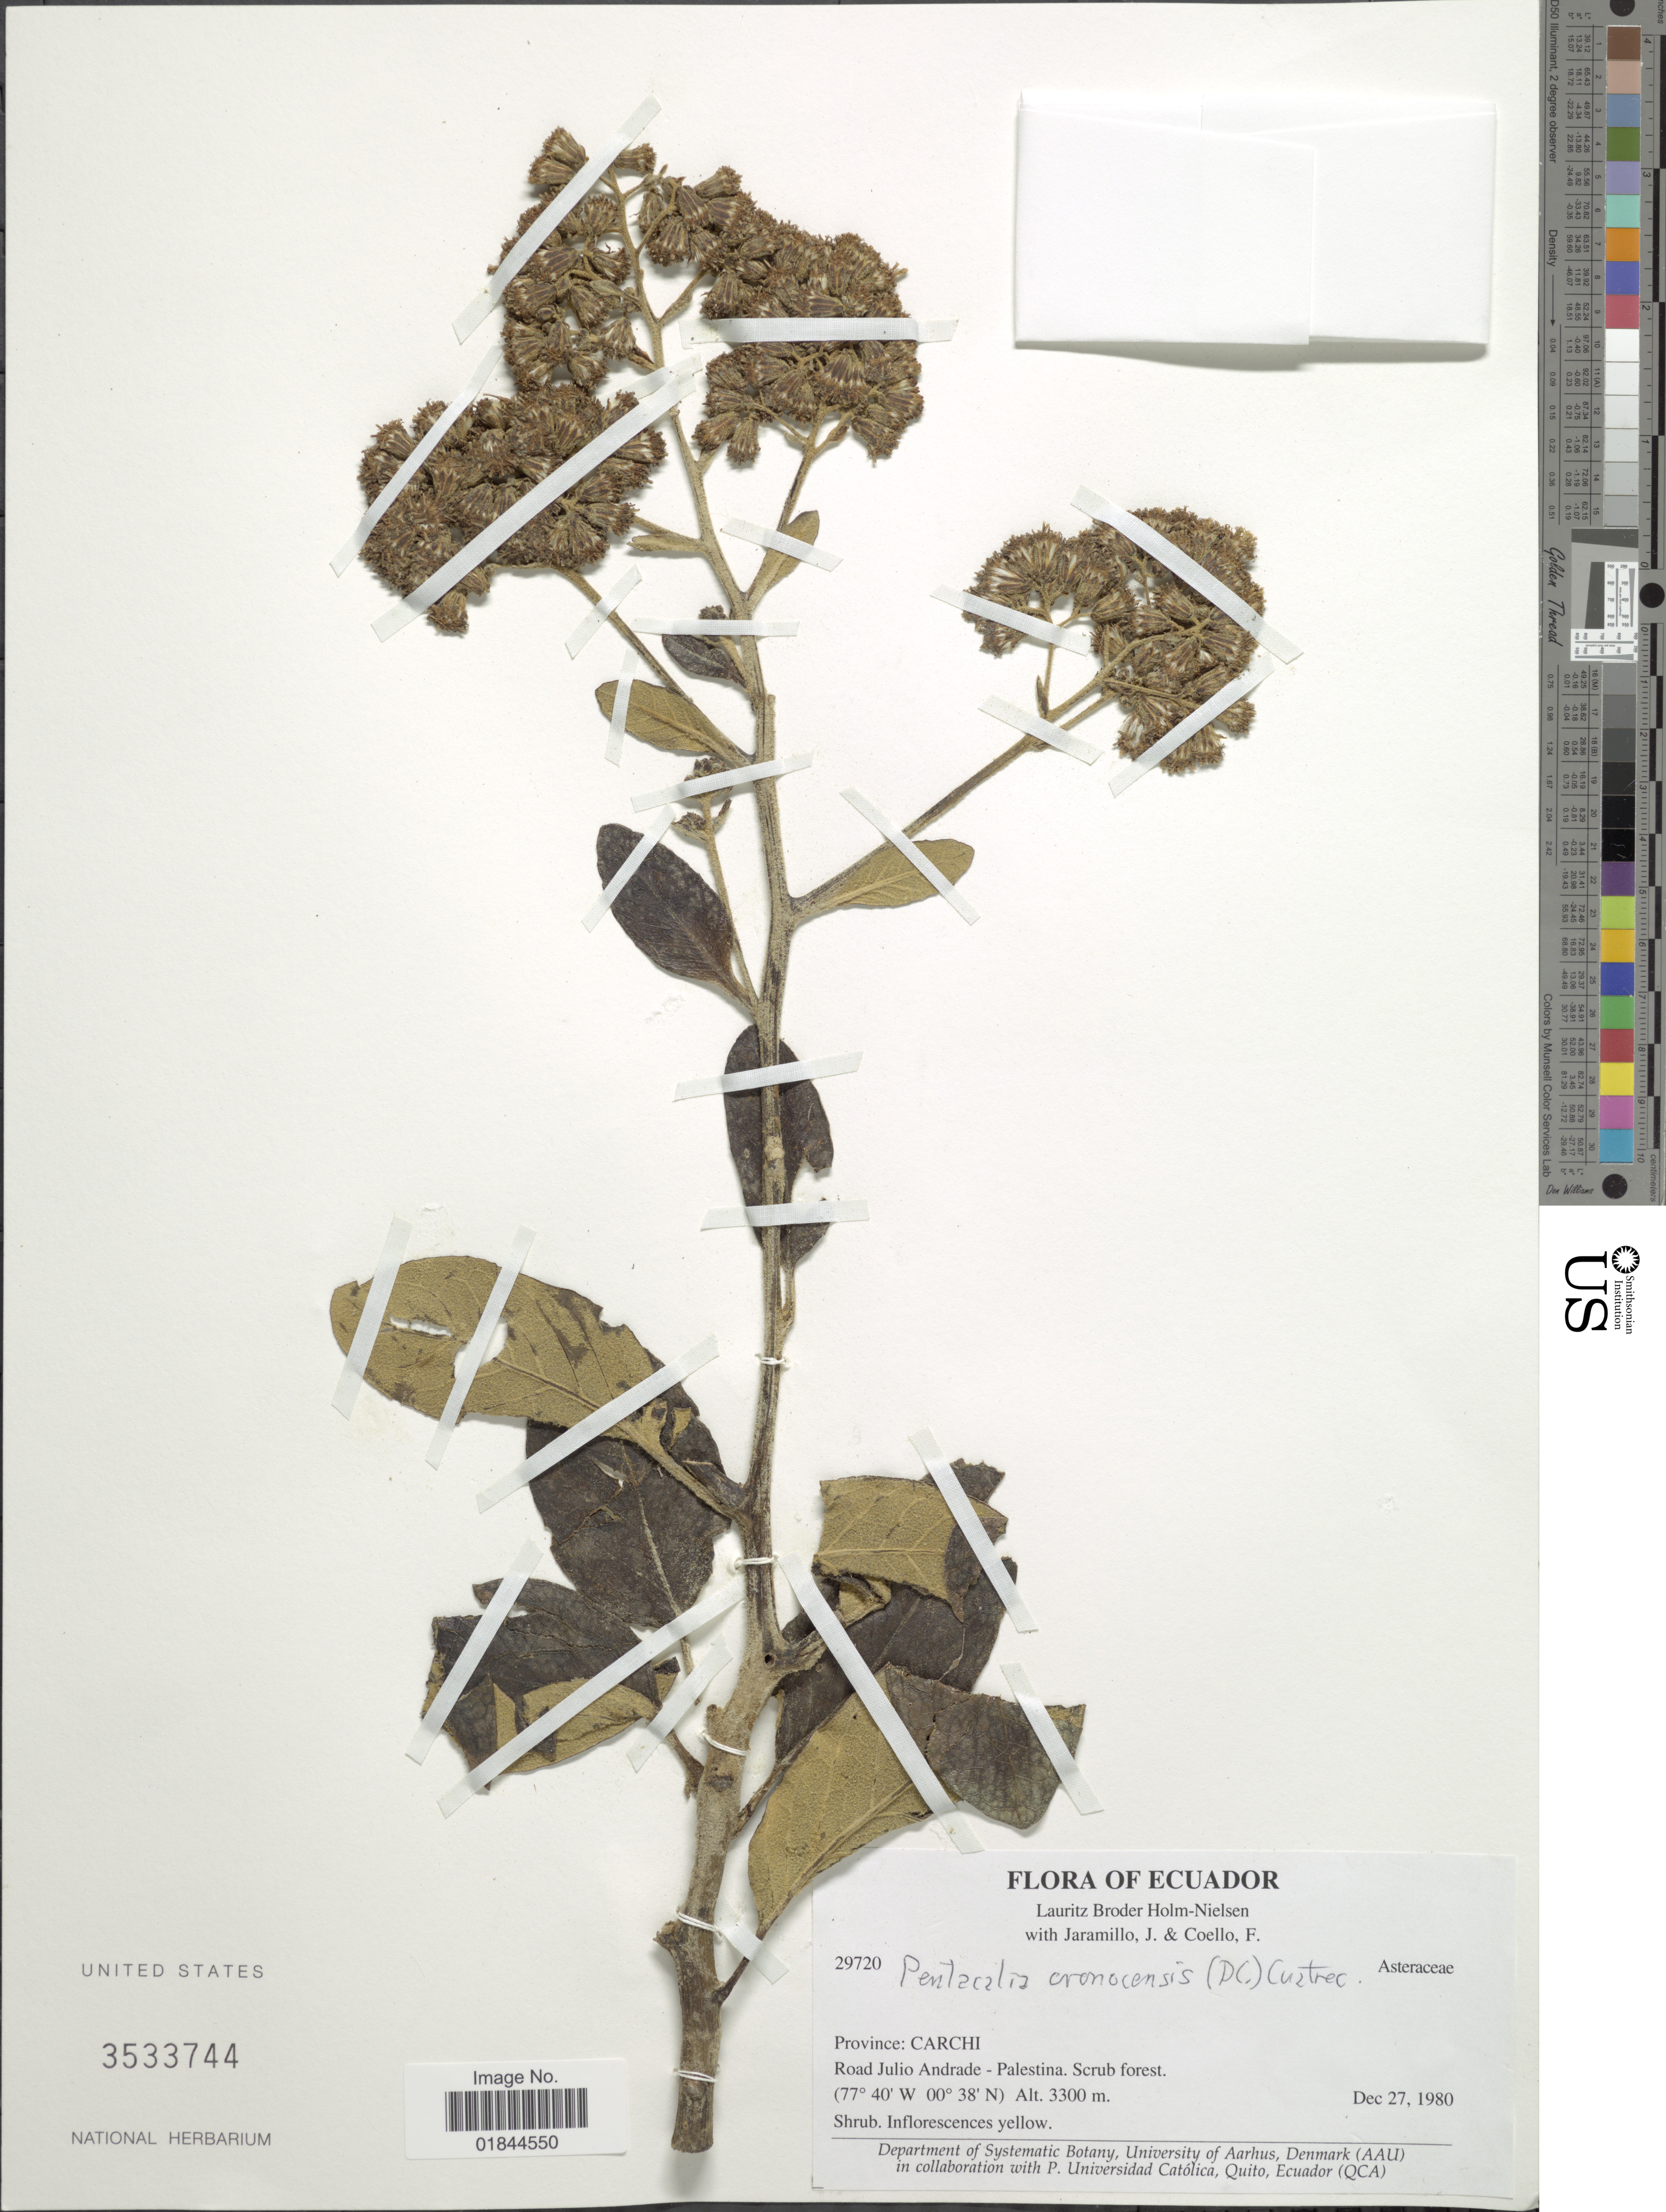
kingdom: Plantae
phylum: Tracheophyta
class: Magnoliopsida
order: Asterales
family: Asteraceae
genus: Pentacalia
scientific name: Pentacalia oronocensis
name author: (DC.) Cuatrec.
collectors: L. B. Holm-Nielsen, J. Jaramillo & F. Coello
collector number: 29720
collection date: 1980-12-27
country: Ecuador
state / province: Carchi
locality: Road Julio Andrade- Palestina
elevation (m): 3300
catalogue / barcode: US 3533744